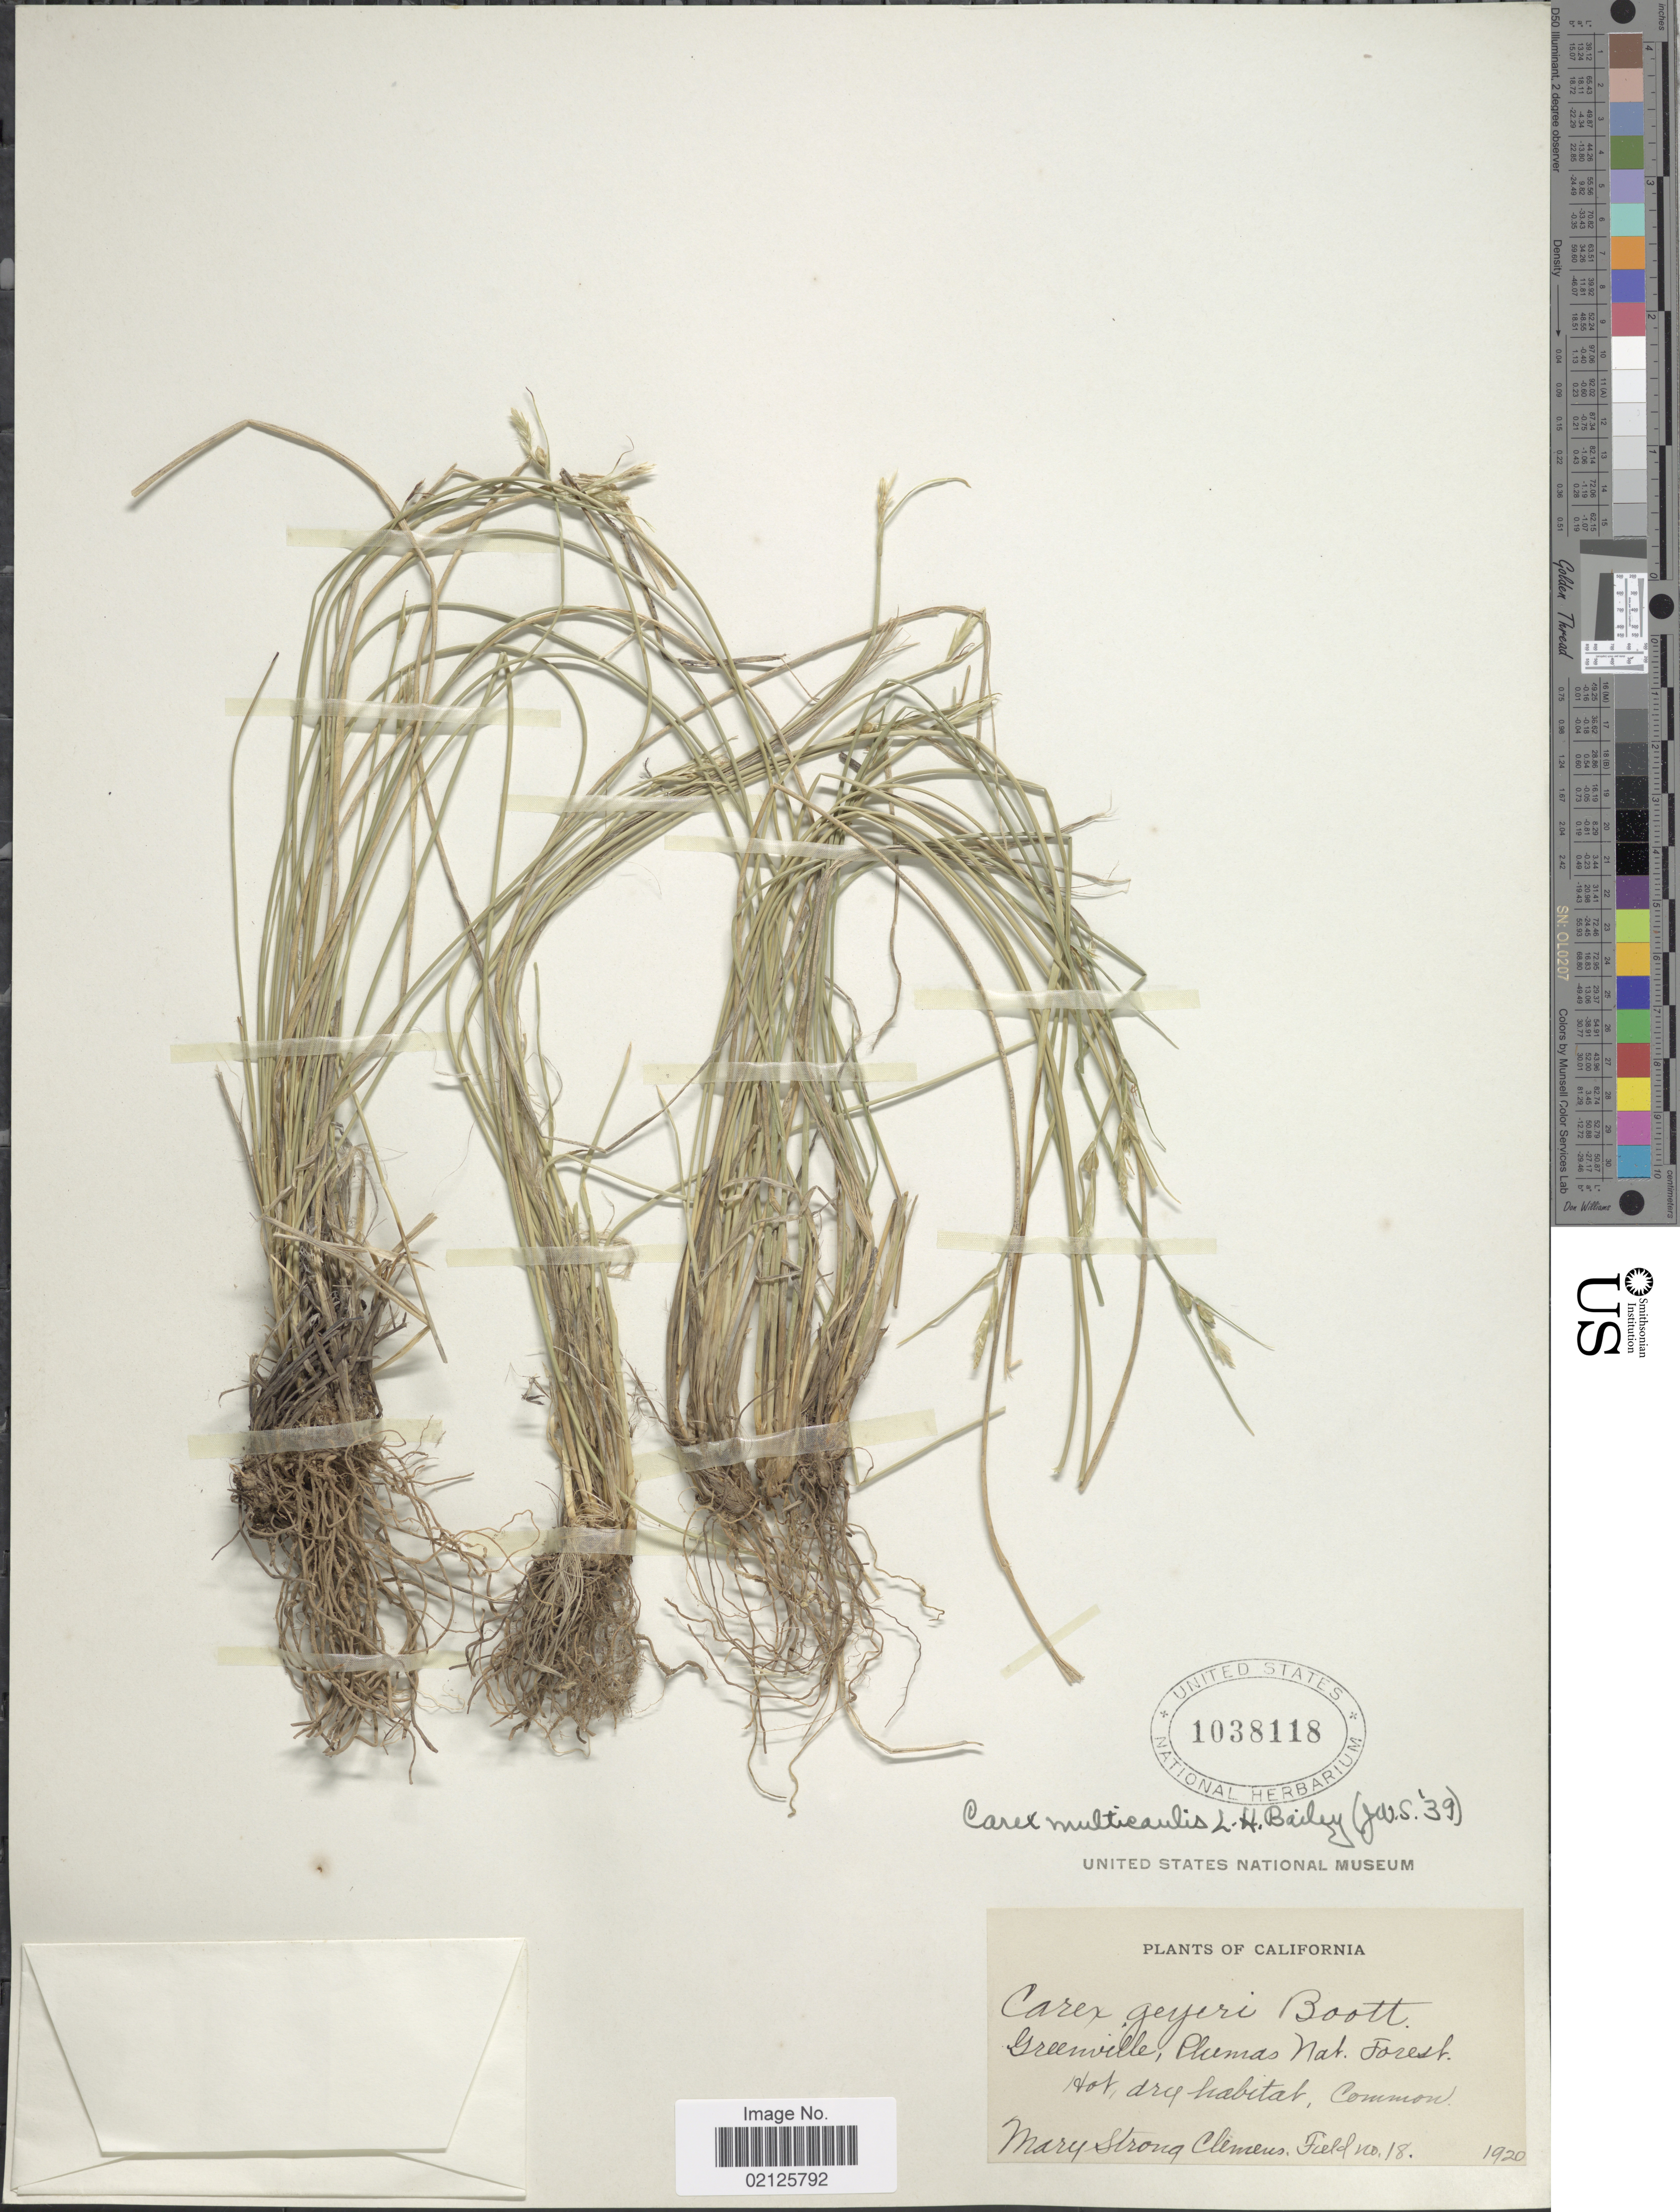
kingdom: Plantae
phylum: Tracheophyta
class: Liliopsida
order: Poales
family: Cyperaceae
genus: Carex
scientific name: Carex multicaulis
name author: L.H. Bailey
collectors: M. S. Clemens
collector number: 18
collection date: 1920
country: United States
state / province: California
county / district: Plumas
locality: Greenville, Plumas Nat. Forest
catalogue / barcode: US 1038118